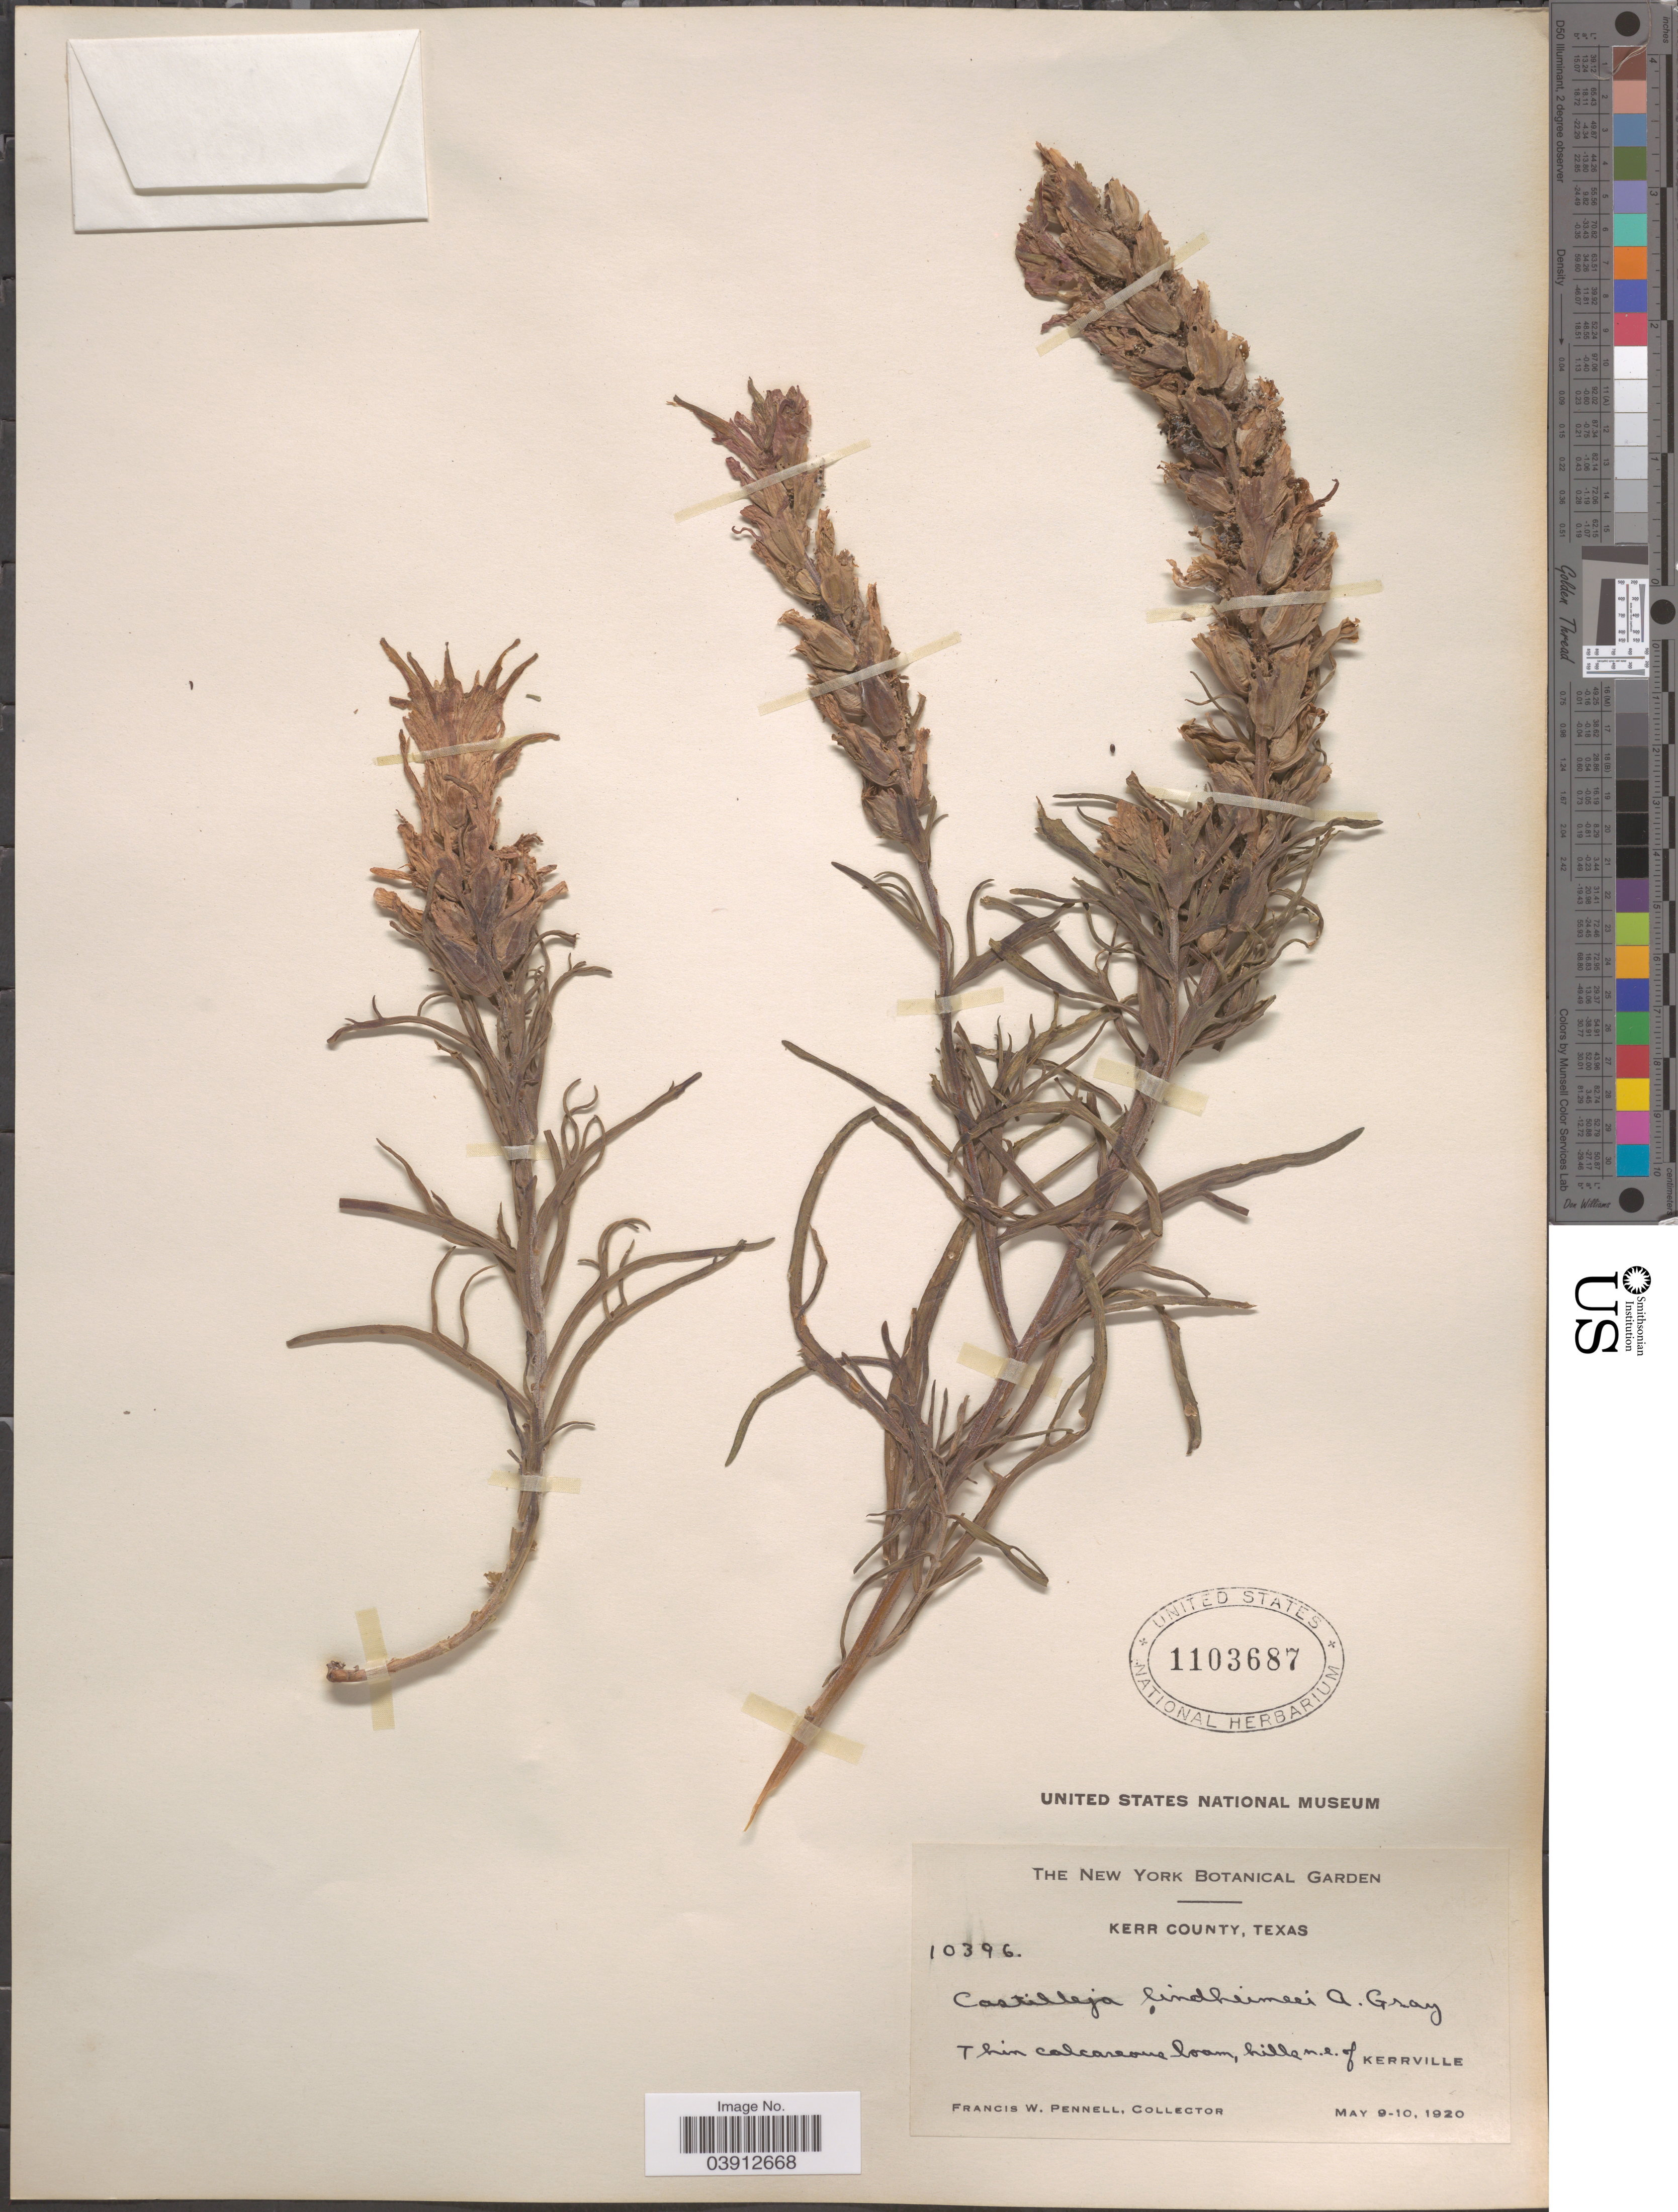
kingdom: Plantae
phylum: Tracheophyta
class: Magnoliopsida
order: Lamiales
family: Orobanchaceae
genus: Castilleja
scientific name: Castilleja lindheimeri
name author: A. Gray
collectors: F. W. Pennell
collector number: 10396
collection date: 1920-05-09/1920-05-10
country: United States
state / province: Texas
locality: Kerr County. Thin calcareous loam, hills n.e. of Kerrville.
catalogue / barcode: US 1103687